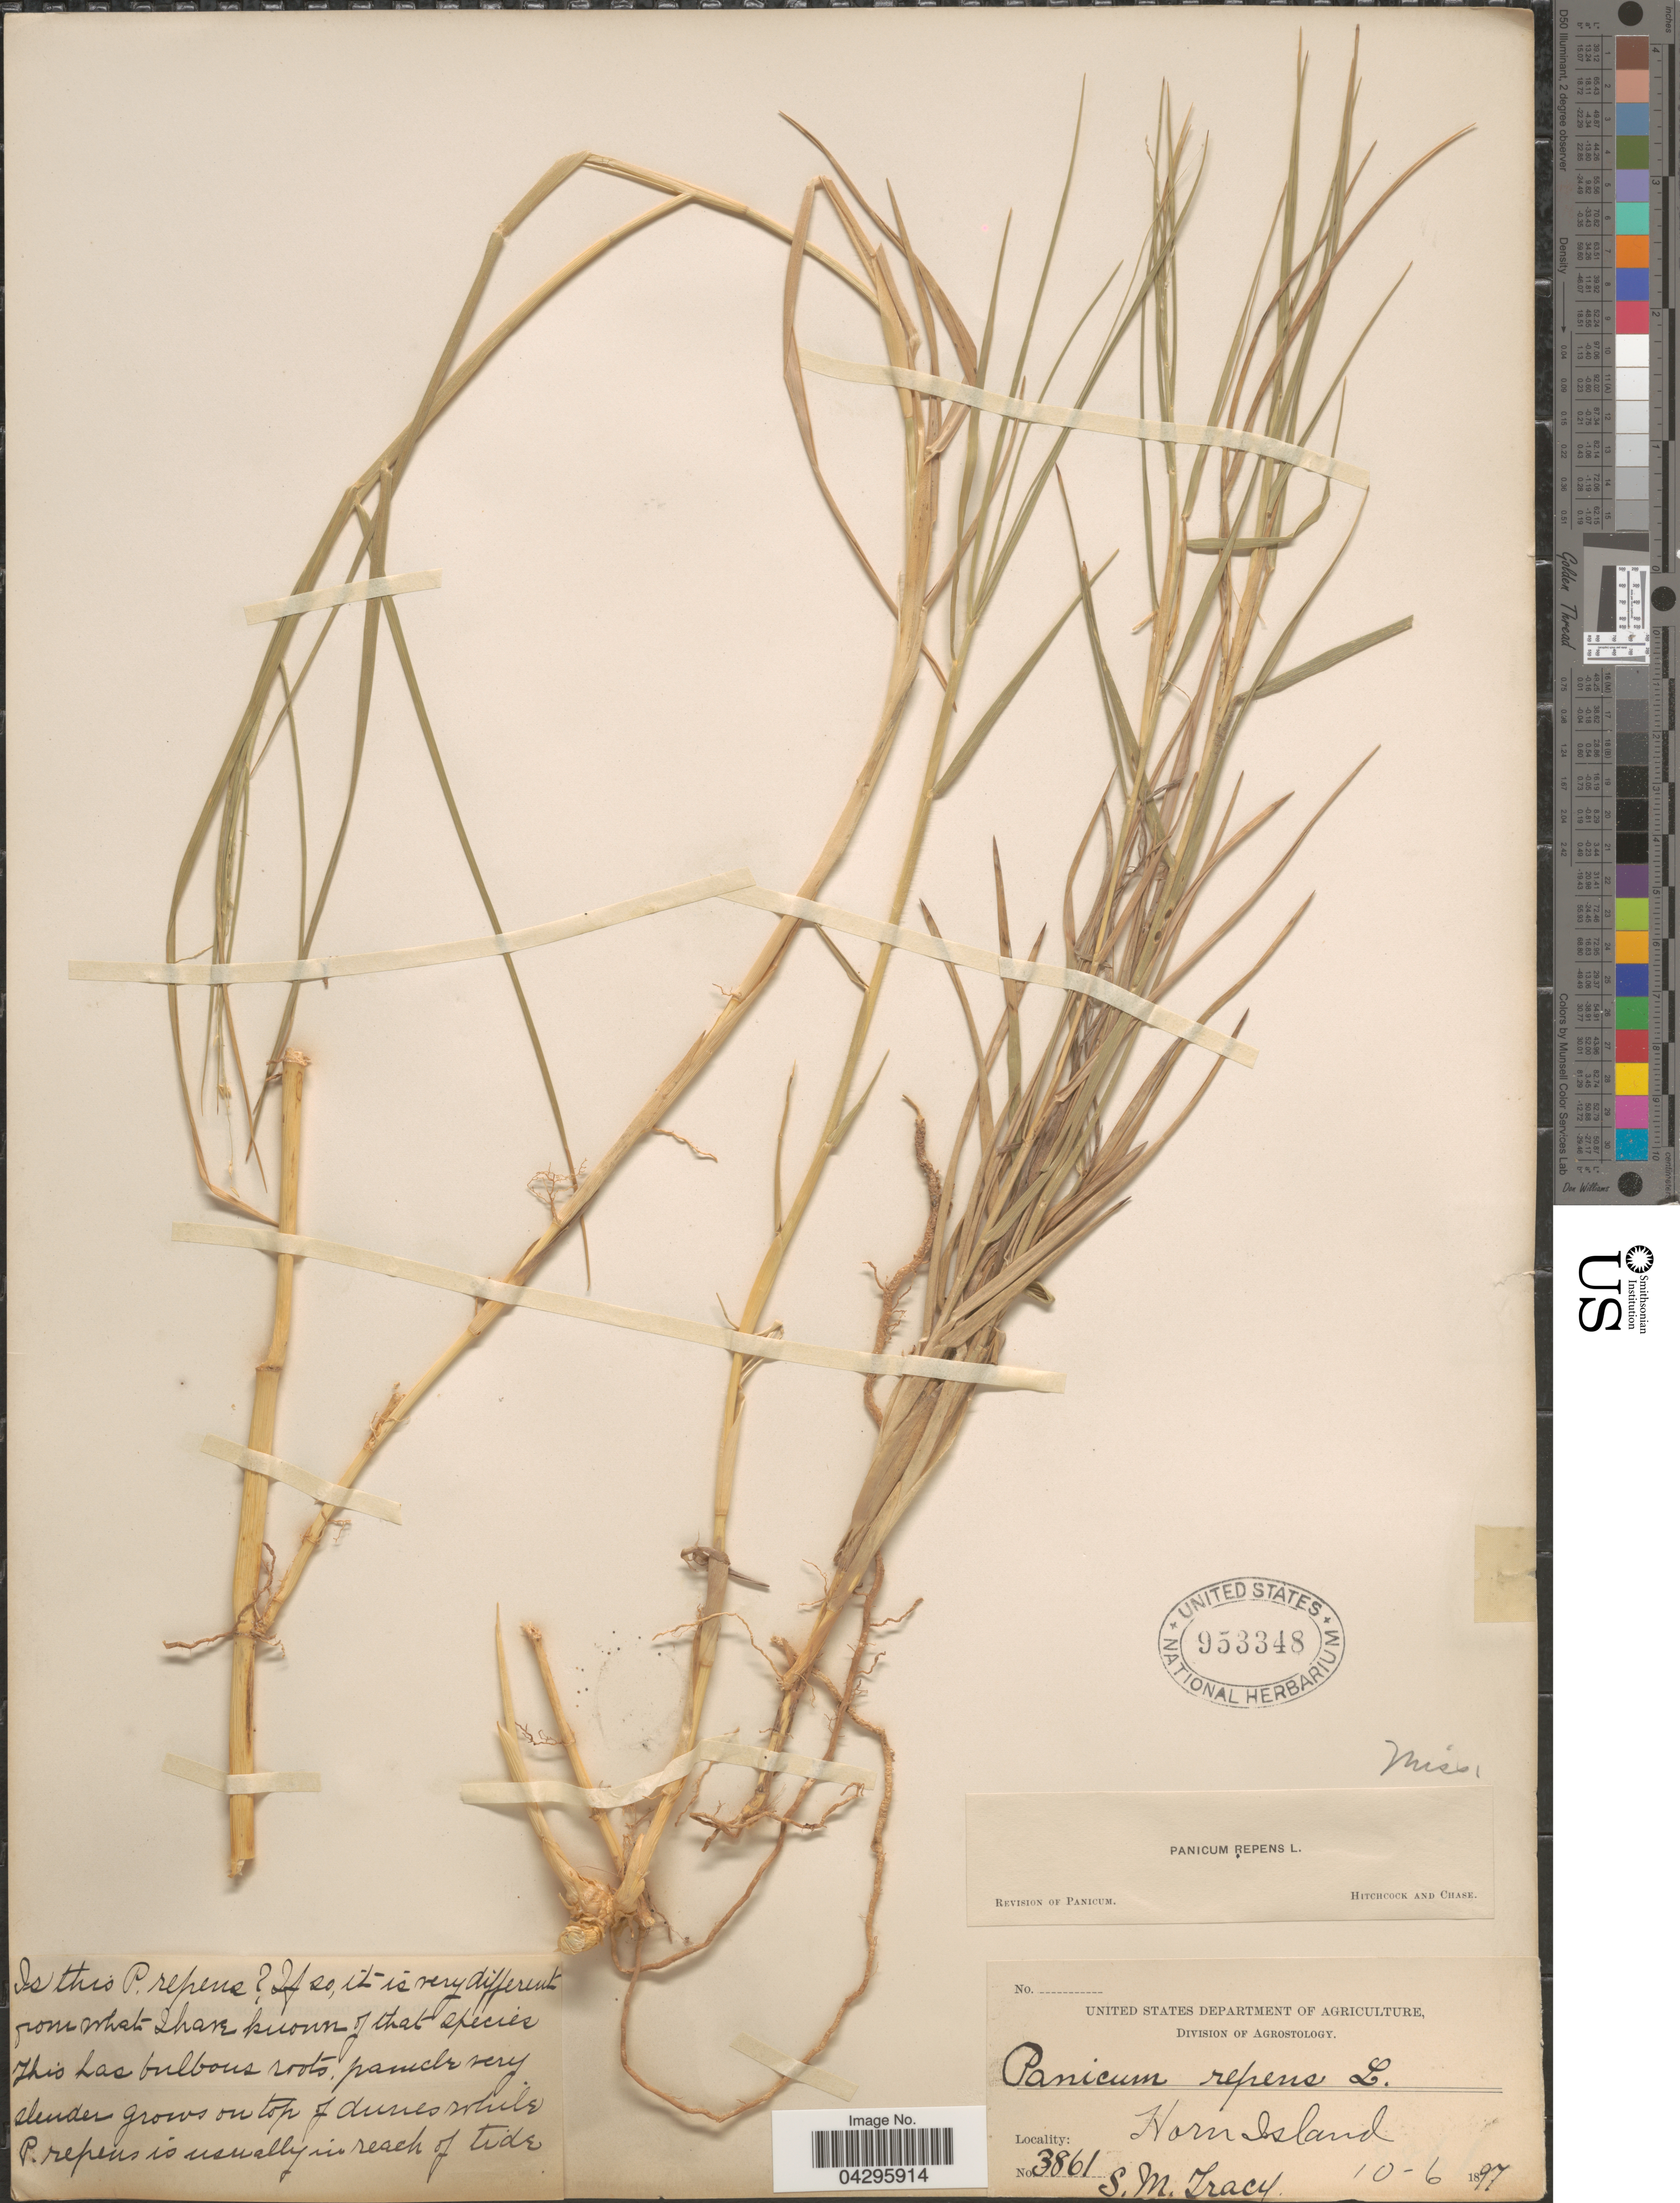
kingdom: Plantae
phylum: Tracheophyta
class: Liliopsida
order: Poales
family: Poaceae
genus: Panicum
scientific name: Panicum repens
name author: L.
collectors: S. M. Tracy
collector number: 3861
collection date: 1897-10-06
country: United States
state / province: Mississippi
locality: Horn Island.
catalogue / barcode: US 953348